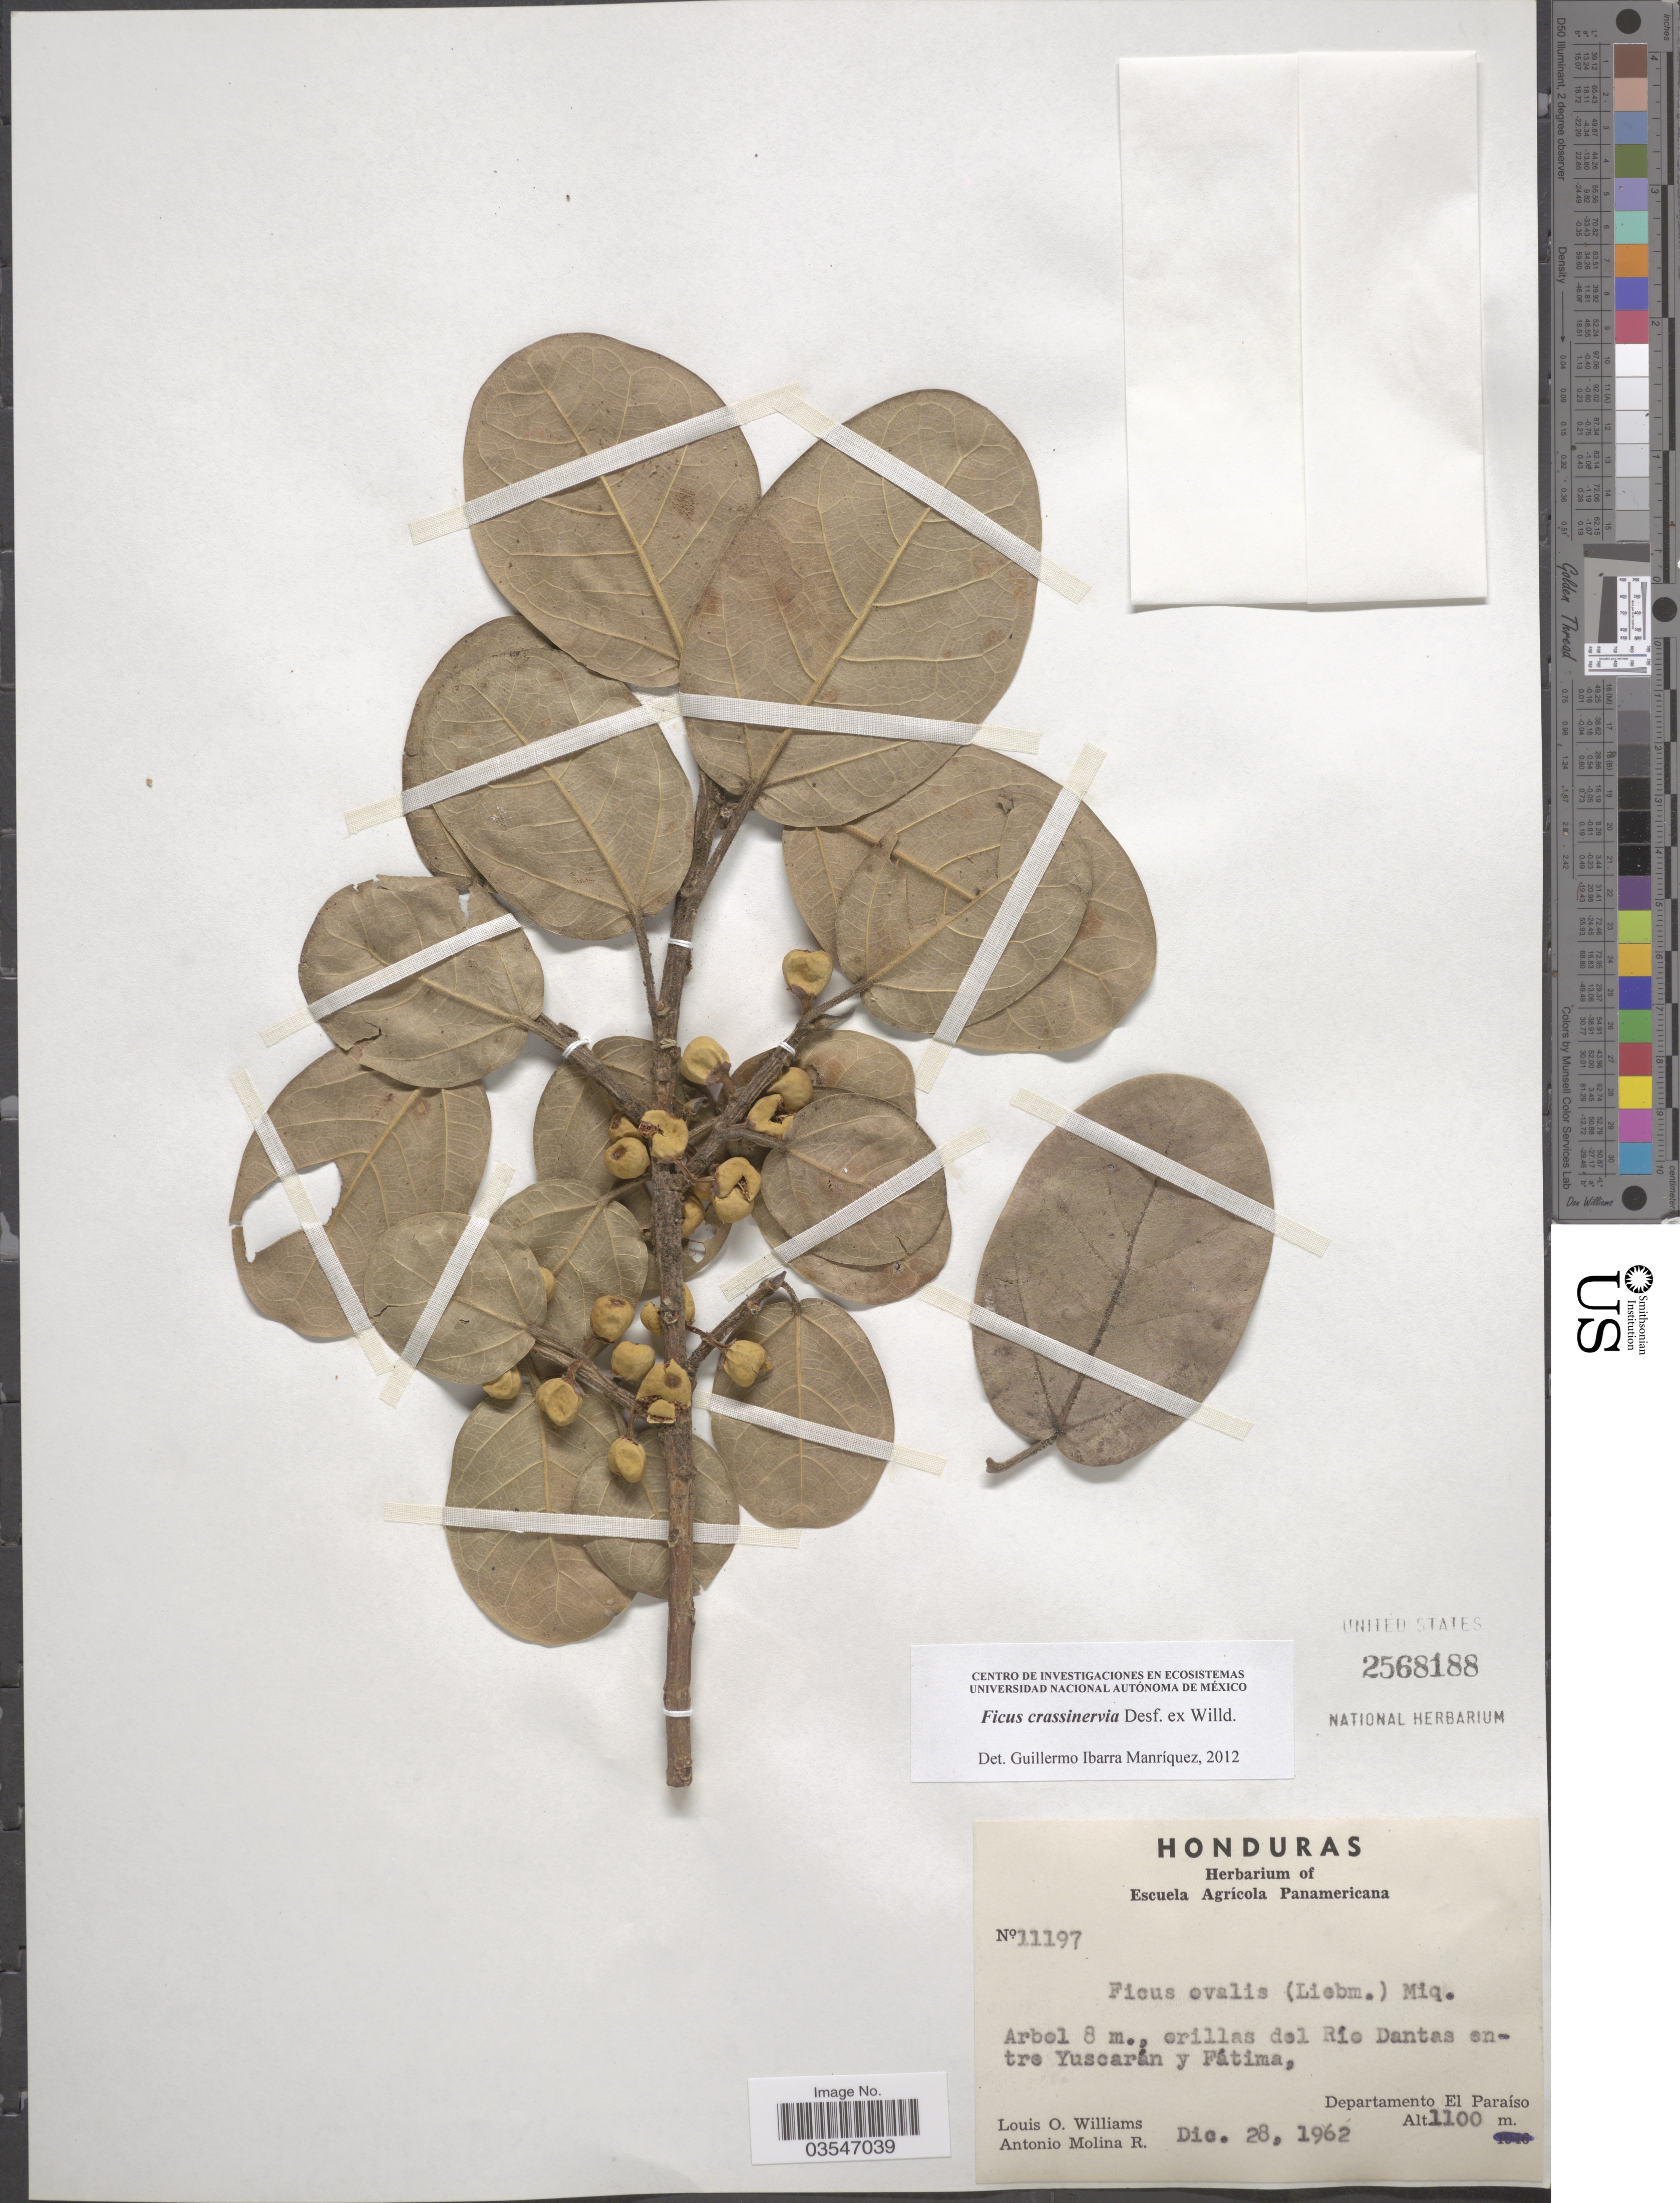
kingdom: Plantae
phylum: Tracheophyta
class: Magnoliopsida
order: Rosales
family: Moraceae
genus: Ficus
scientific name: Ficus crassinervia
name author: Desf. ex Willd.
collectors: L. O. Williams & A. Molina R.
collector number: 11197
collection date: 1962-12-28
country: Honduras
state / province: El Paraiso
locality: Orillas del Río Dantas entre Yuscarán y Fátima, Departamento El Paraíso.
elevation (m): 1100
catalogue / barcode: US 2568188